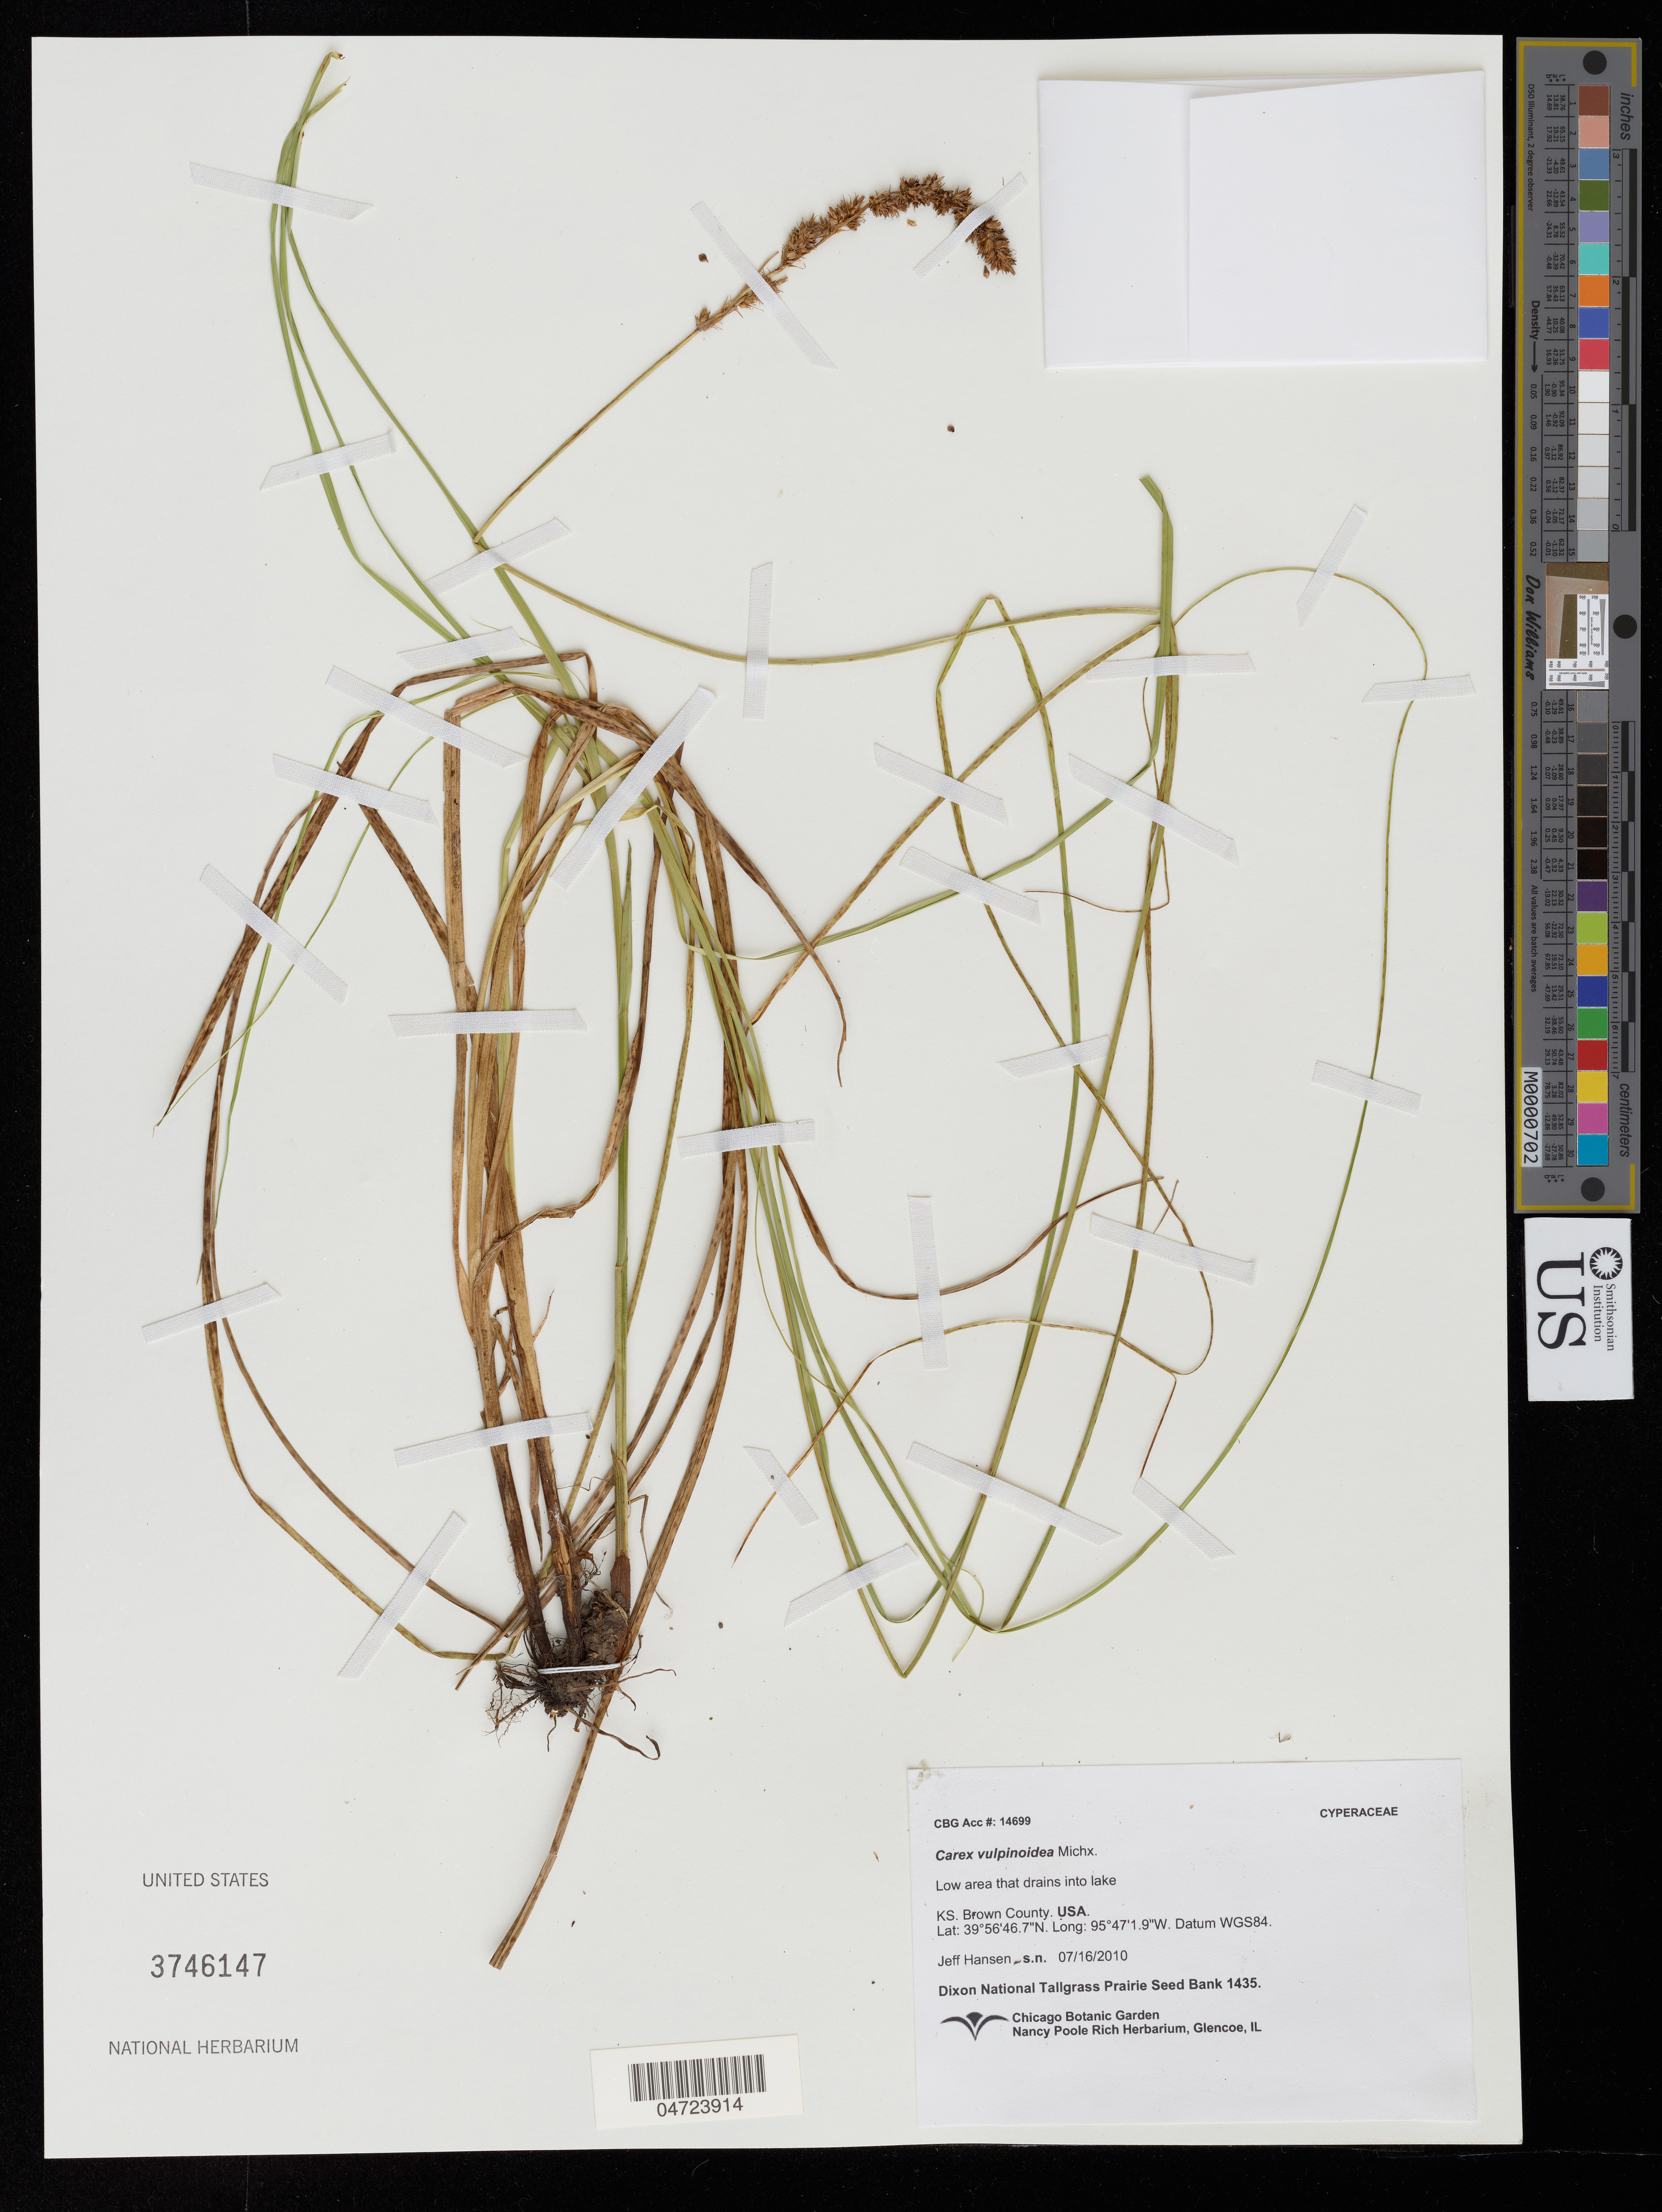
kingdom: Plantae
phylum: Tracheophyta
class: Liliopsida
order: Poales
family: Cyperaceae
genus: Carex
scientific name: Carex vulpinoidea Michx.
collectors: J. Hansen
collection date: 2010-07-16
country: United States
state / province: Kansas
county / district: Brown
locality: KS. Brown County.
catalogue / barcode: US 3746147